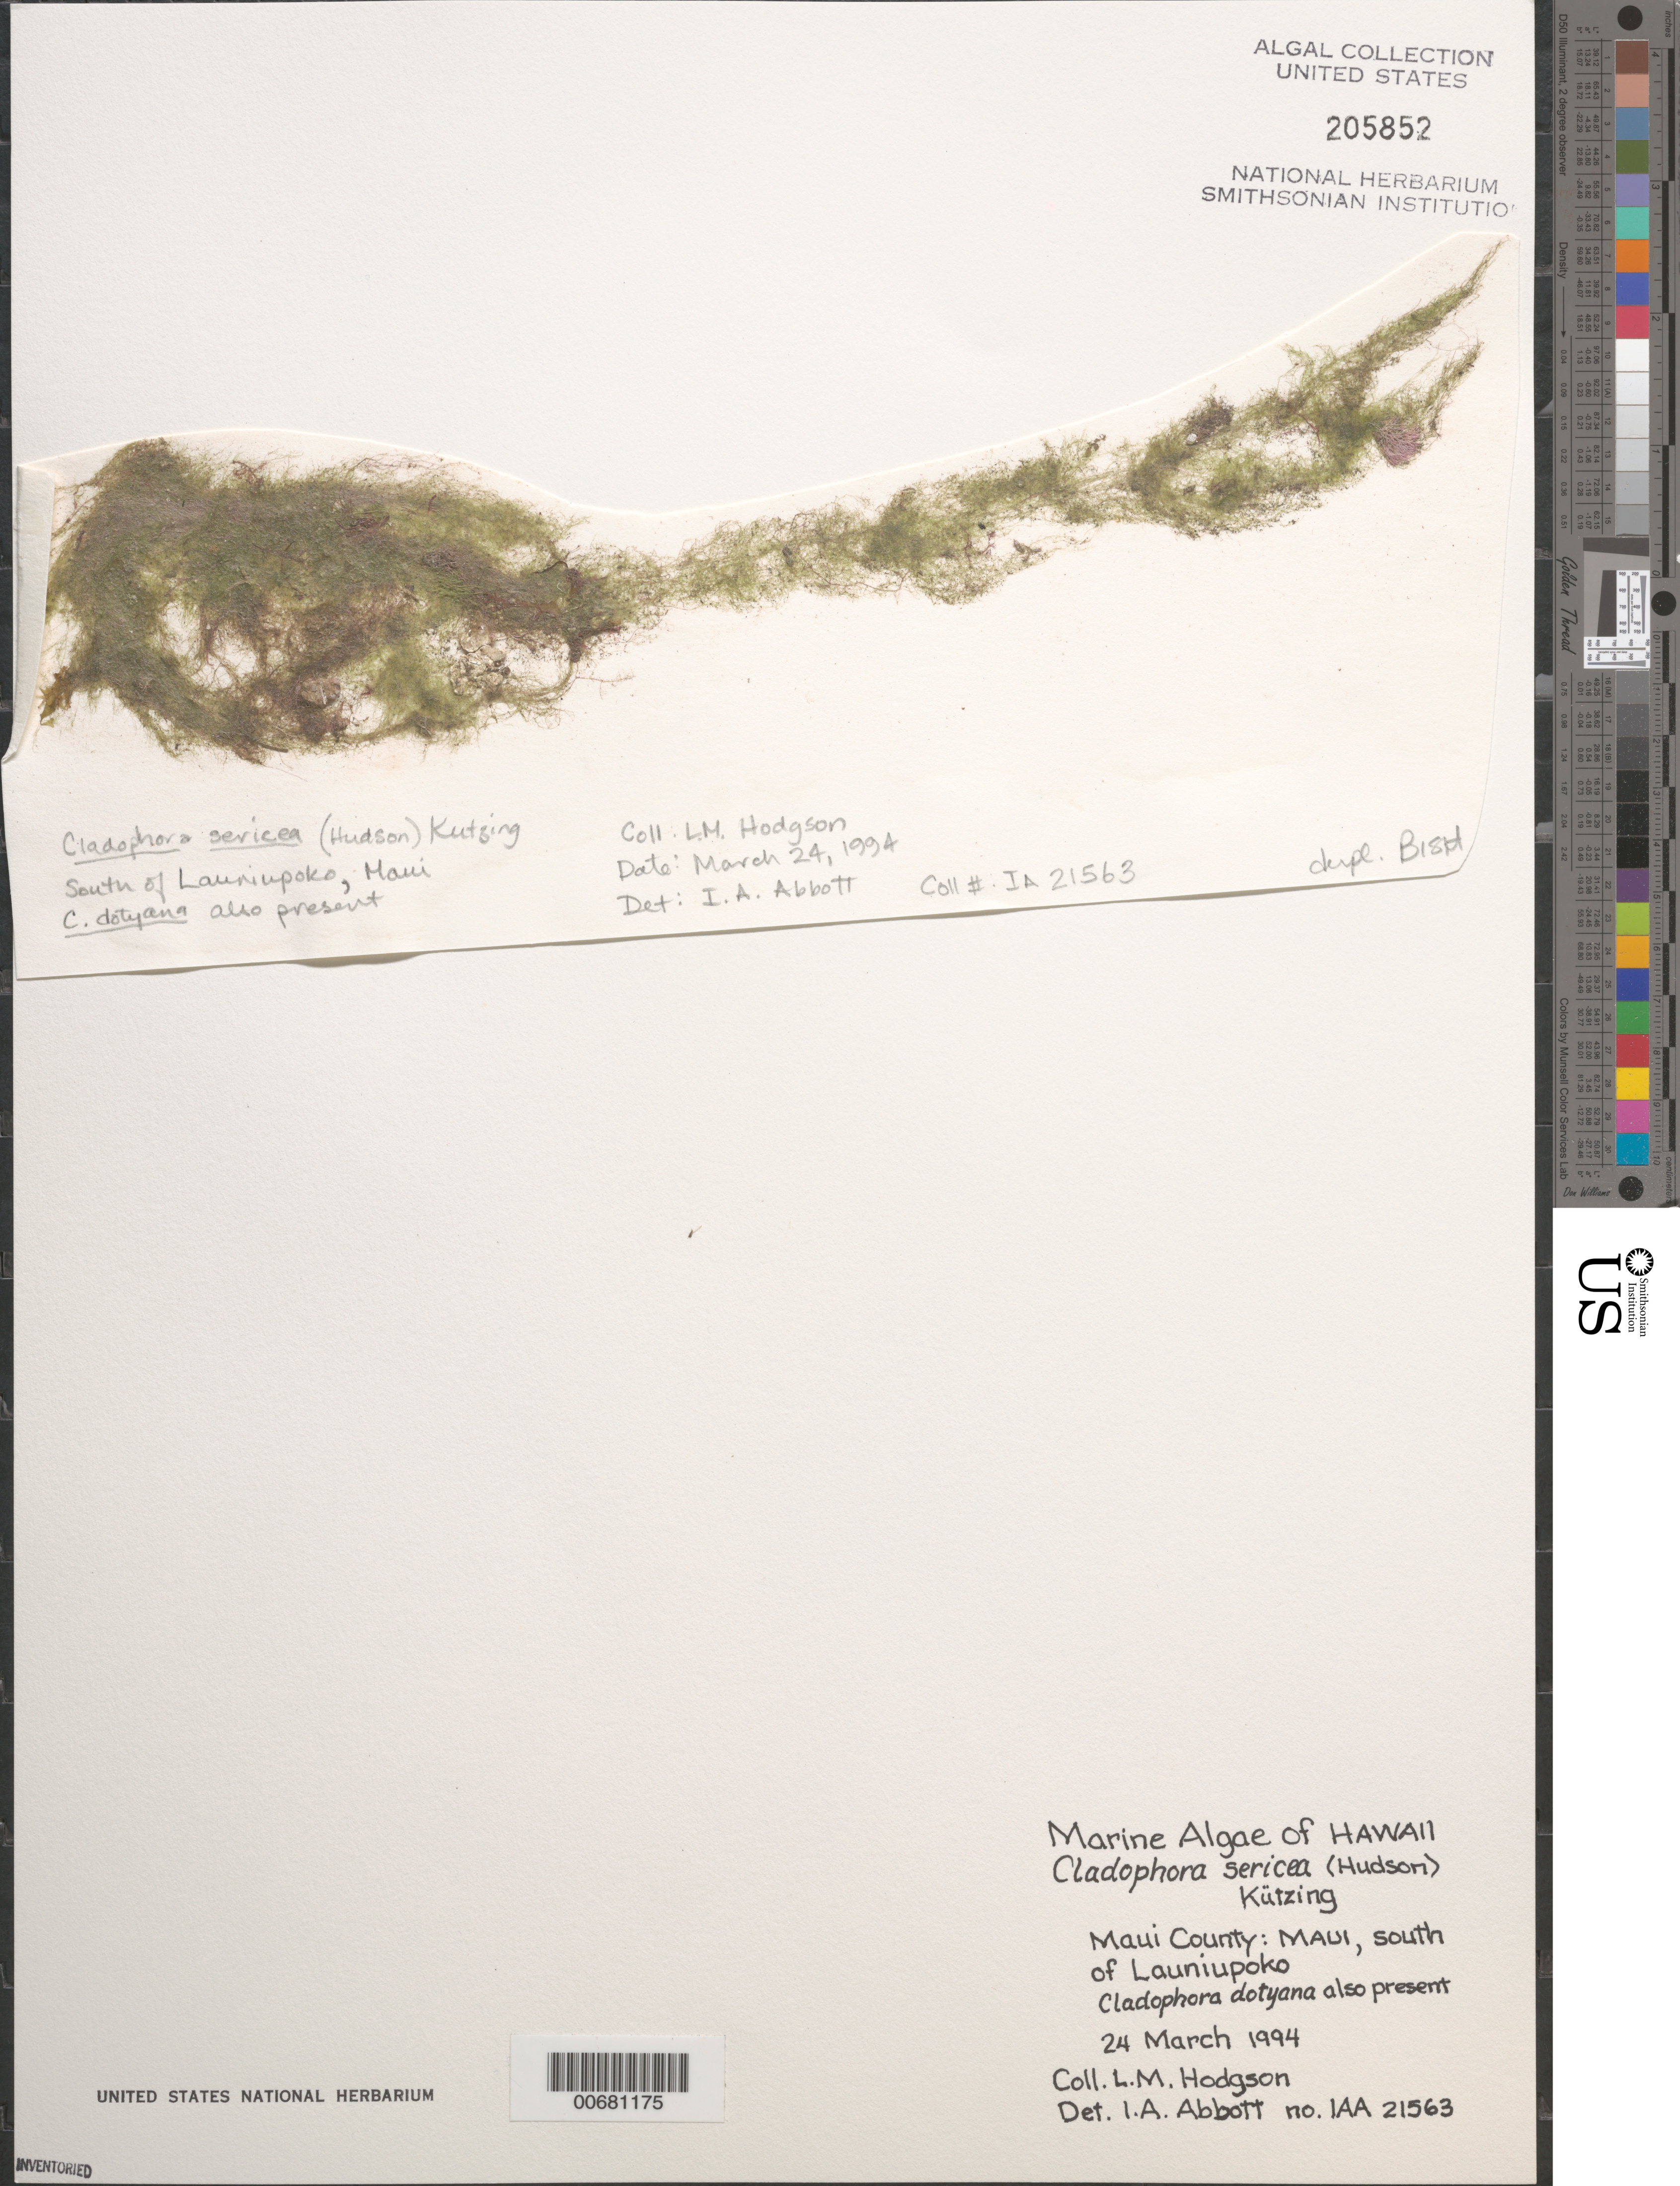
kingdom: Plantae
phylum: Chlorophyta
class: Ulvophyceae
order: Cladophorales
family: Cladophoraceae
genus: Cladophora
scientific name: Cladophora sericea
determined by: Abbott, Isabella A.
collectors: L. M. Hodgson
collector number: IAA 21563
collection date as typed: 24 Mar 1994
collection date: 1994-03-24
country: United States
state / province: Hawaii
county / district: Maui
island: Maui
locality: South of Launiupoko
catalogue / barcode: US 205852